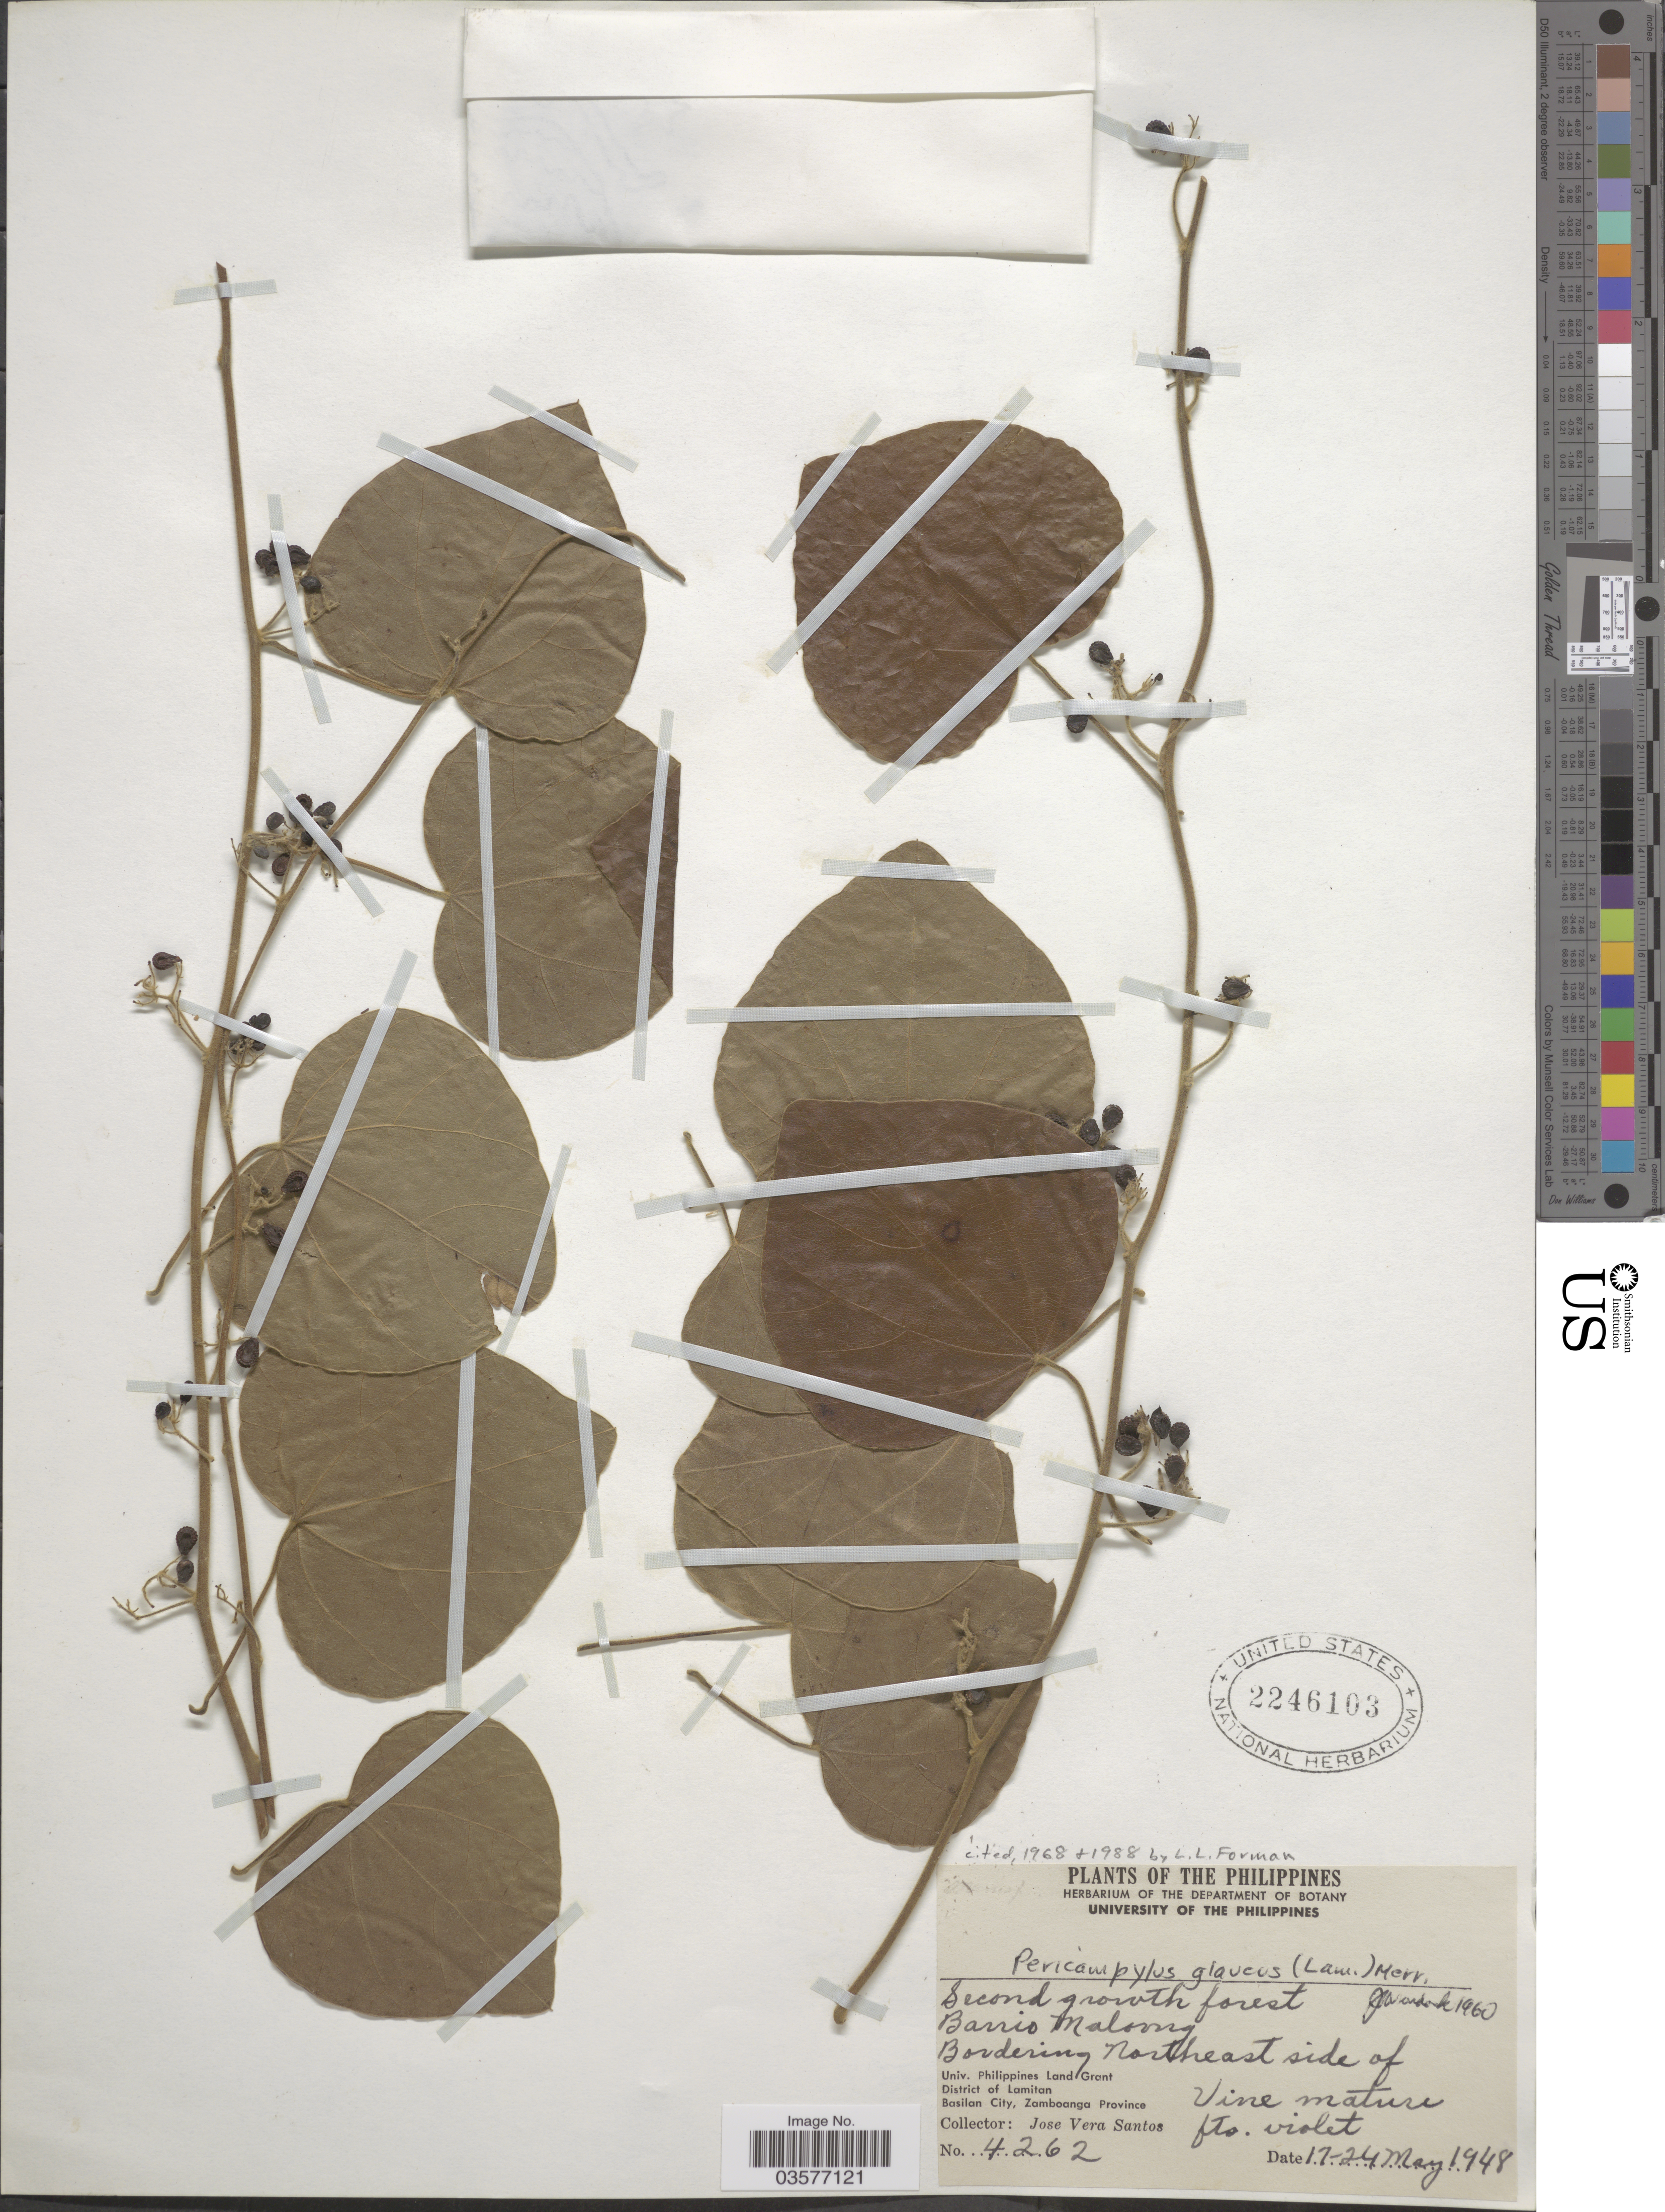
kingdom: Plantae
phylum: Tracheophyta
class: Magnoliopsida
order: Ranunculales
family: Menispermaceae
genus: Pericampylus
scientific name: Pericampylus glaucus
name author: (Lam.) Merr.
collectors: J. V. Santos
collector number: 4262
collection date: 1948-05-17/1948-05-24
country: Philippines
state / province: Muslim Mindanao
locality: Barrio Maloong. Bordering Northeast side of Univ. Philippines Land Grant. District of Lamitan. Basilan City, Zamboanga Province.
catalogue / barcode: US 2246103